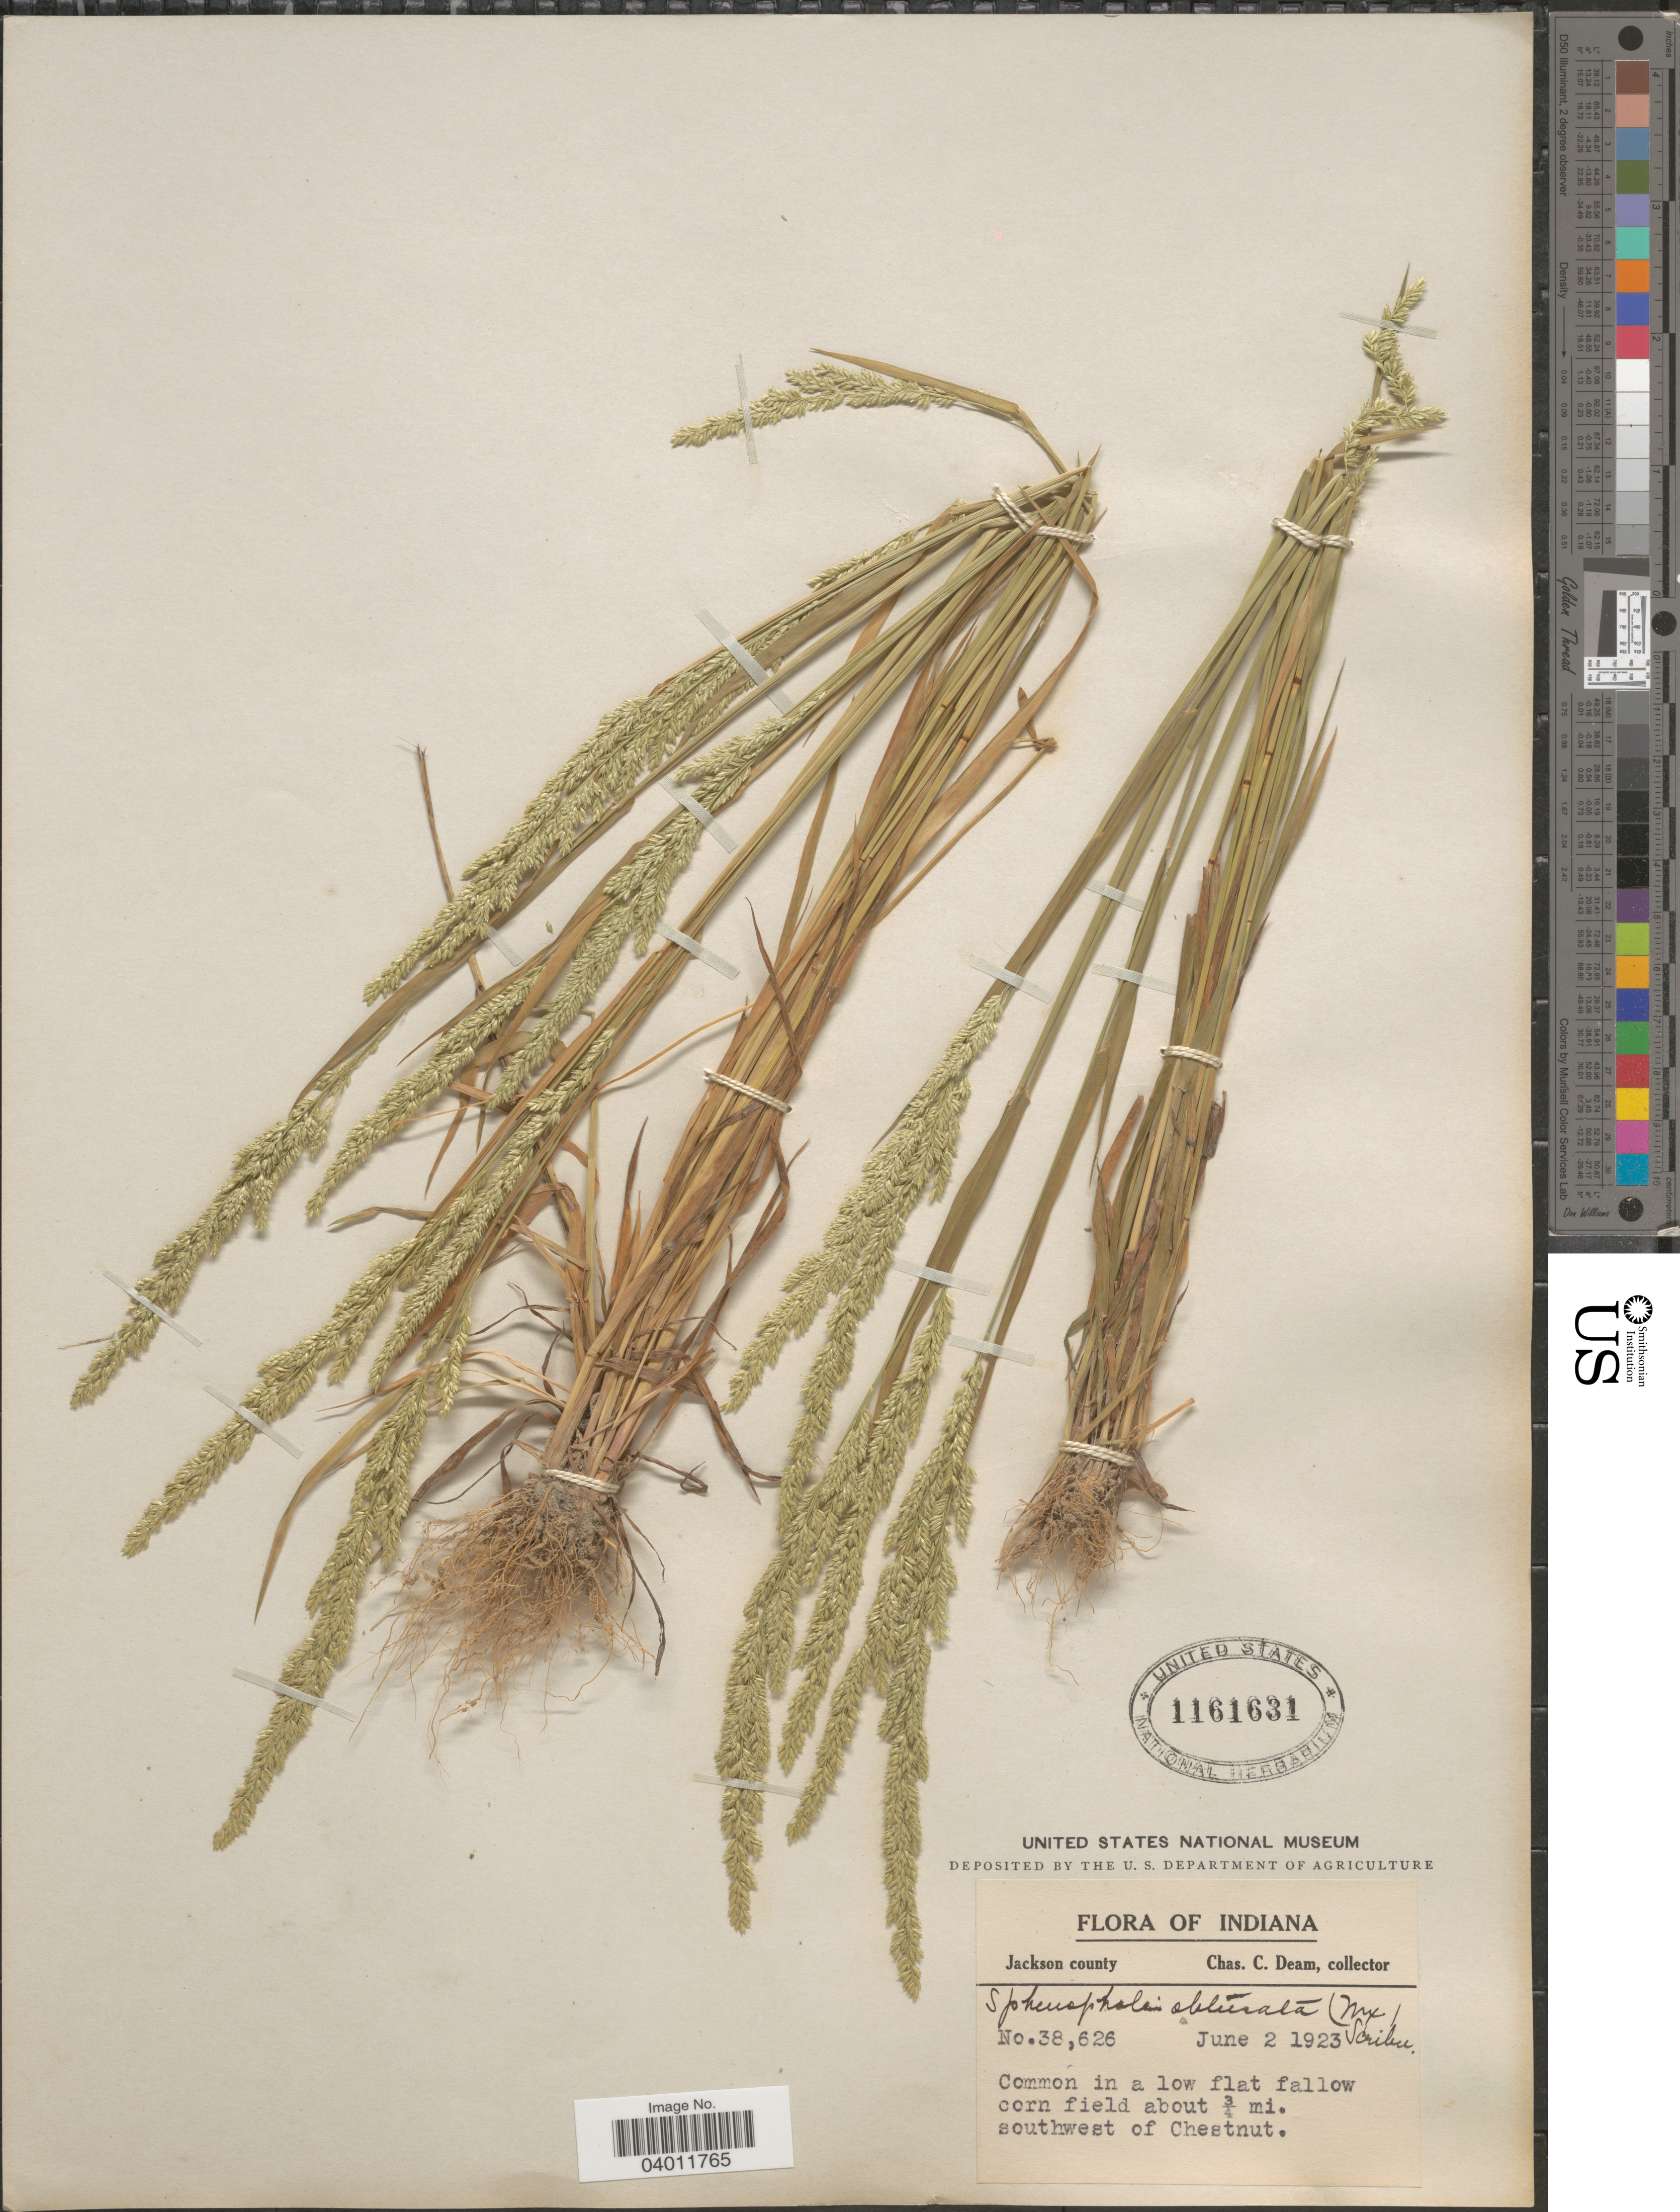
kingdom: Plantae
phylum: Tracheophyta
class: Liliopsida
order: Poales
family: Poaceae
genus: Sphenopholis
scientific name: Sphenopholis obtusata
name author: (Michx.) Scribn.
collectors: C. C. Deam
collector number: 38626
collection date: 1923-06-02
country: United States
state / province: Indiana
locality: Jackson County. Common in a low flat fallow corn field about ¾ mi. southwest of Chestnut.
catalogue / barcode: US 1161631